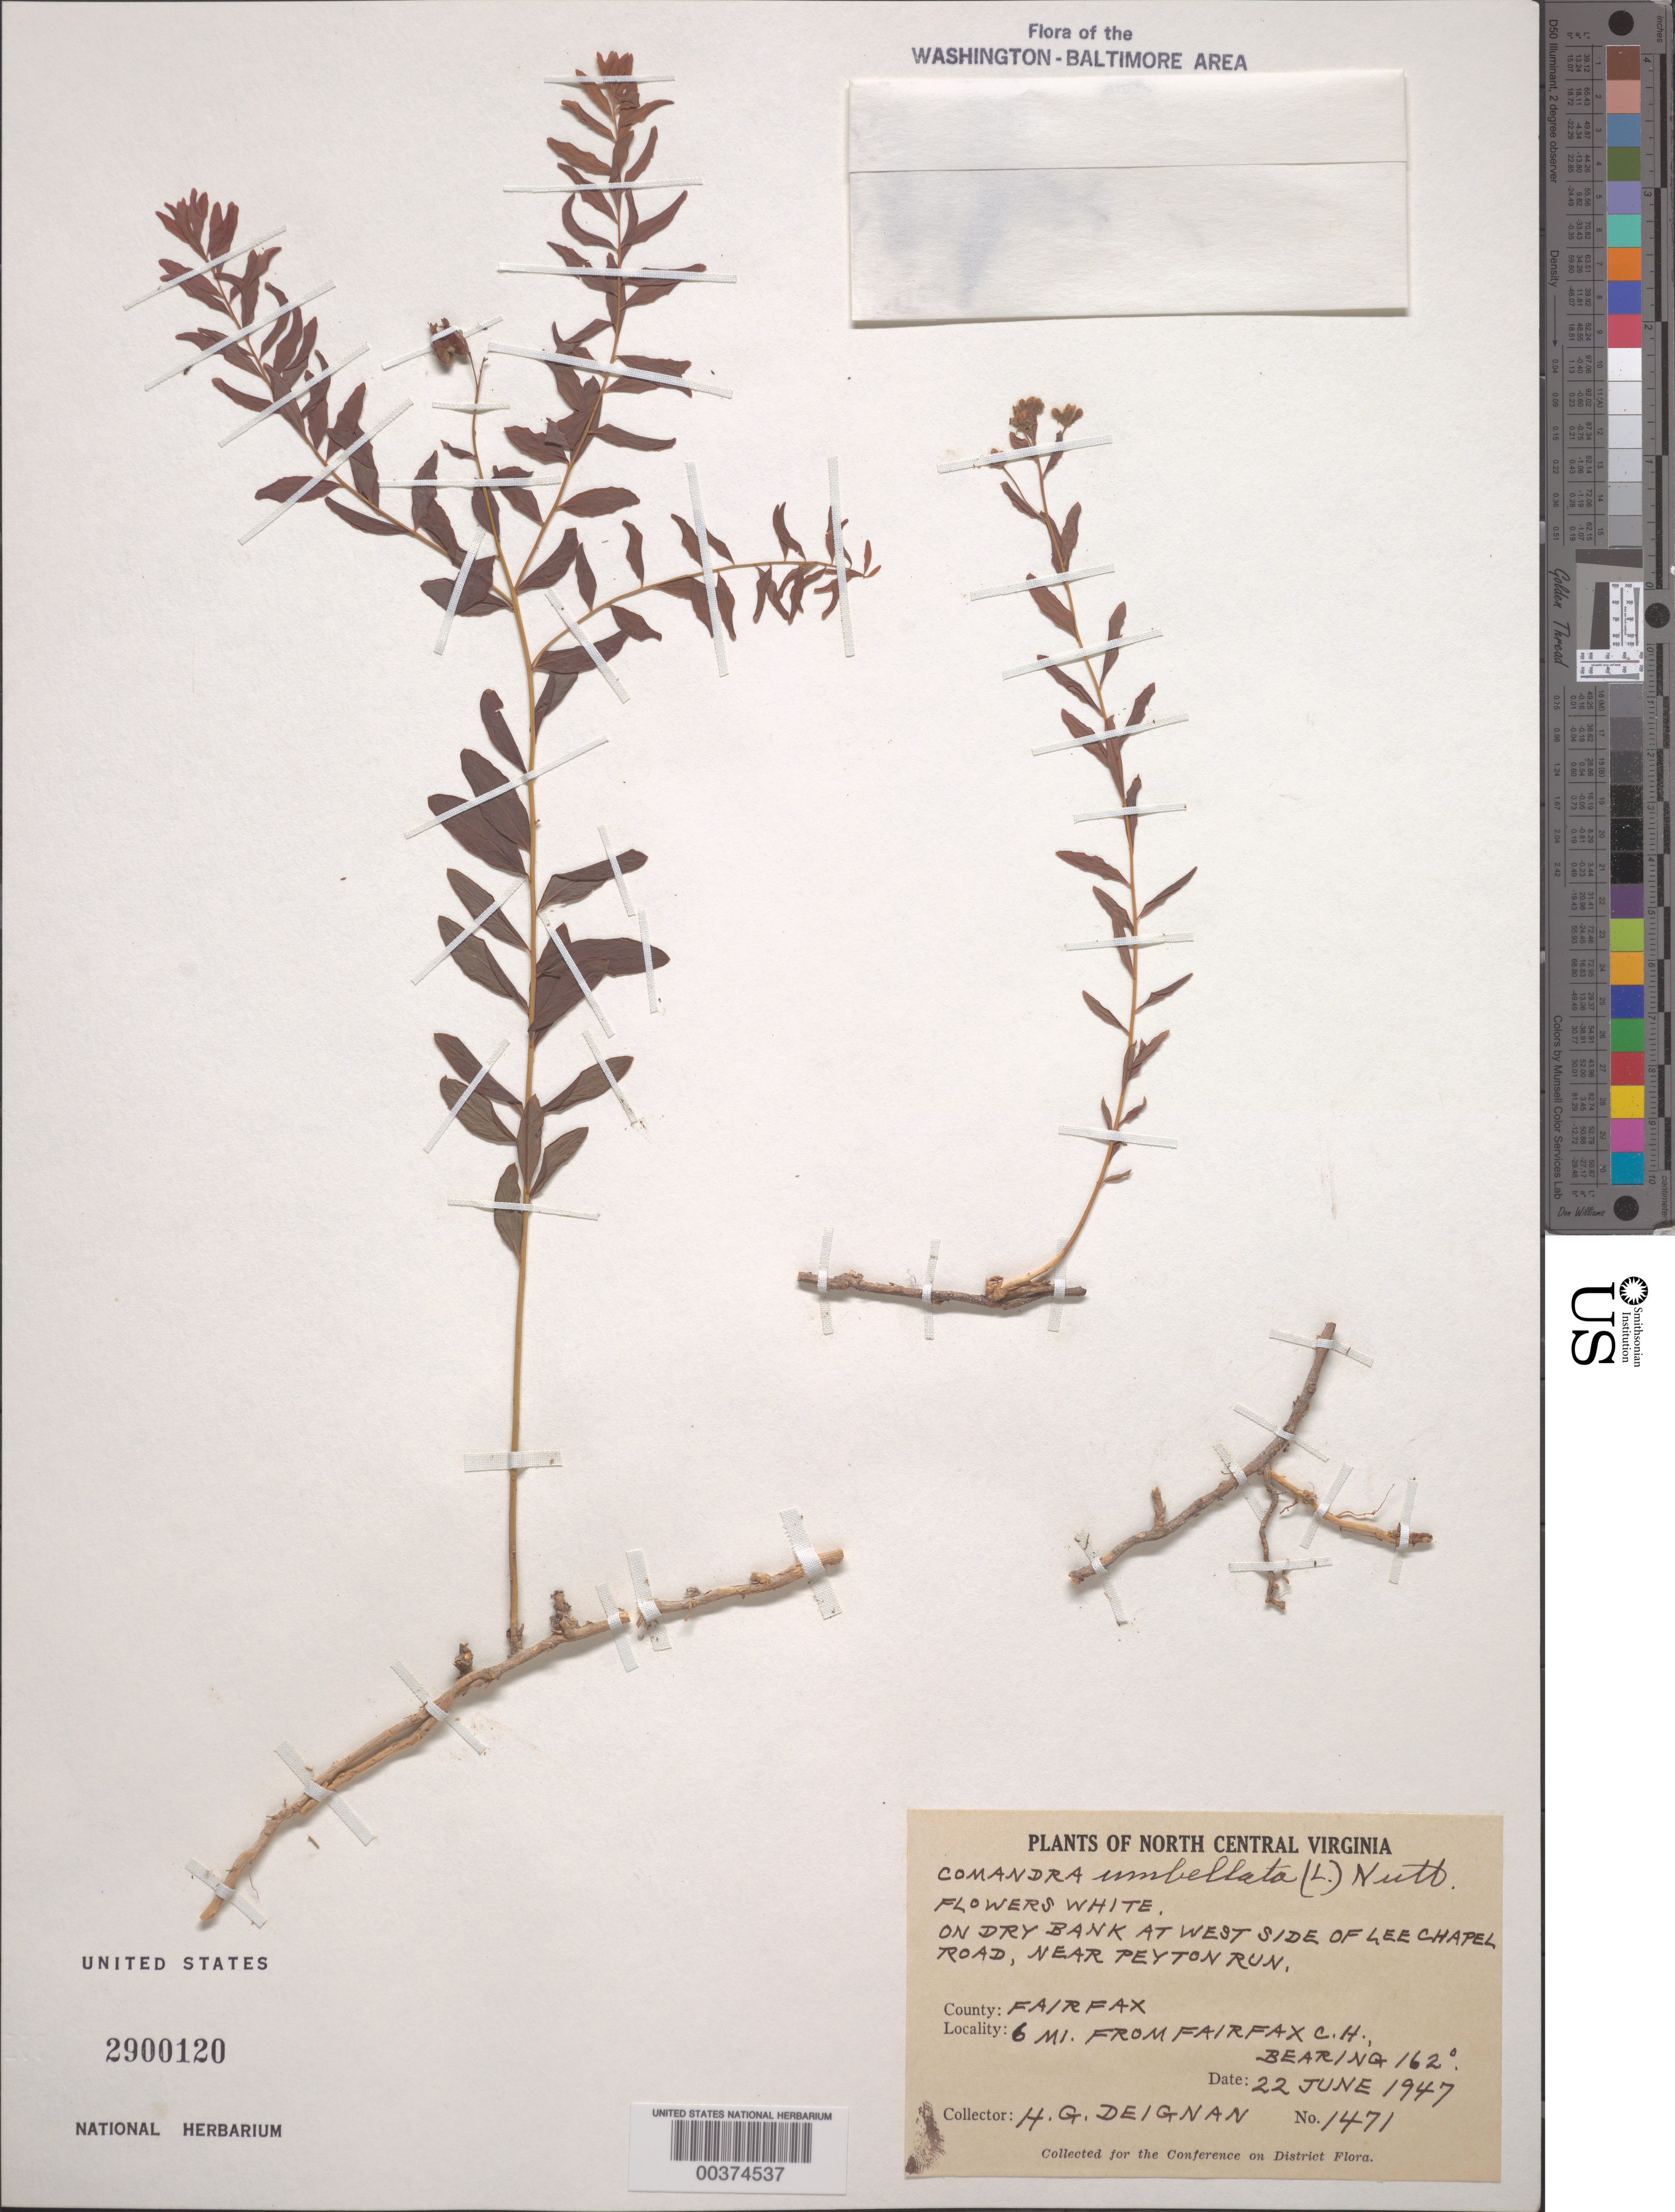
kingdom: Plantae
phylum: Tracheophyta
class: Magnoliopsida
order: Santalales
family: Comandraceae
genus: Comandra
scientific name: Comandra umbellata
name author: (L.) Nutt.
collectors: H. Deignan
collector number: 1471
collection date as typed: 22 Jun 1947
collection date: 1947-06-22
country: United States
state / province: Virginia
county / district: Fairfax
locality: Lee Chapel road, near Peyton Run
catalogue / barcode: US 2900120